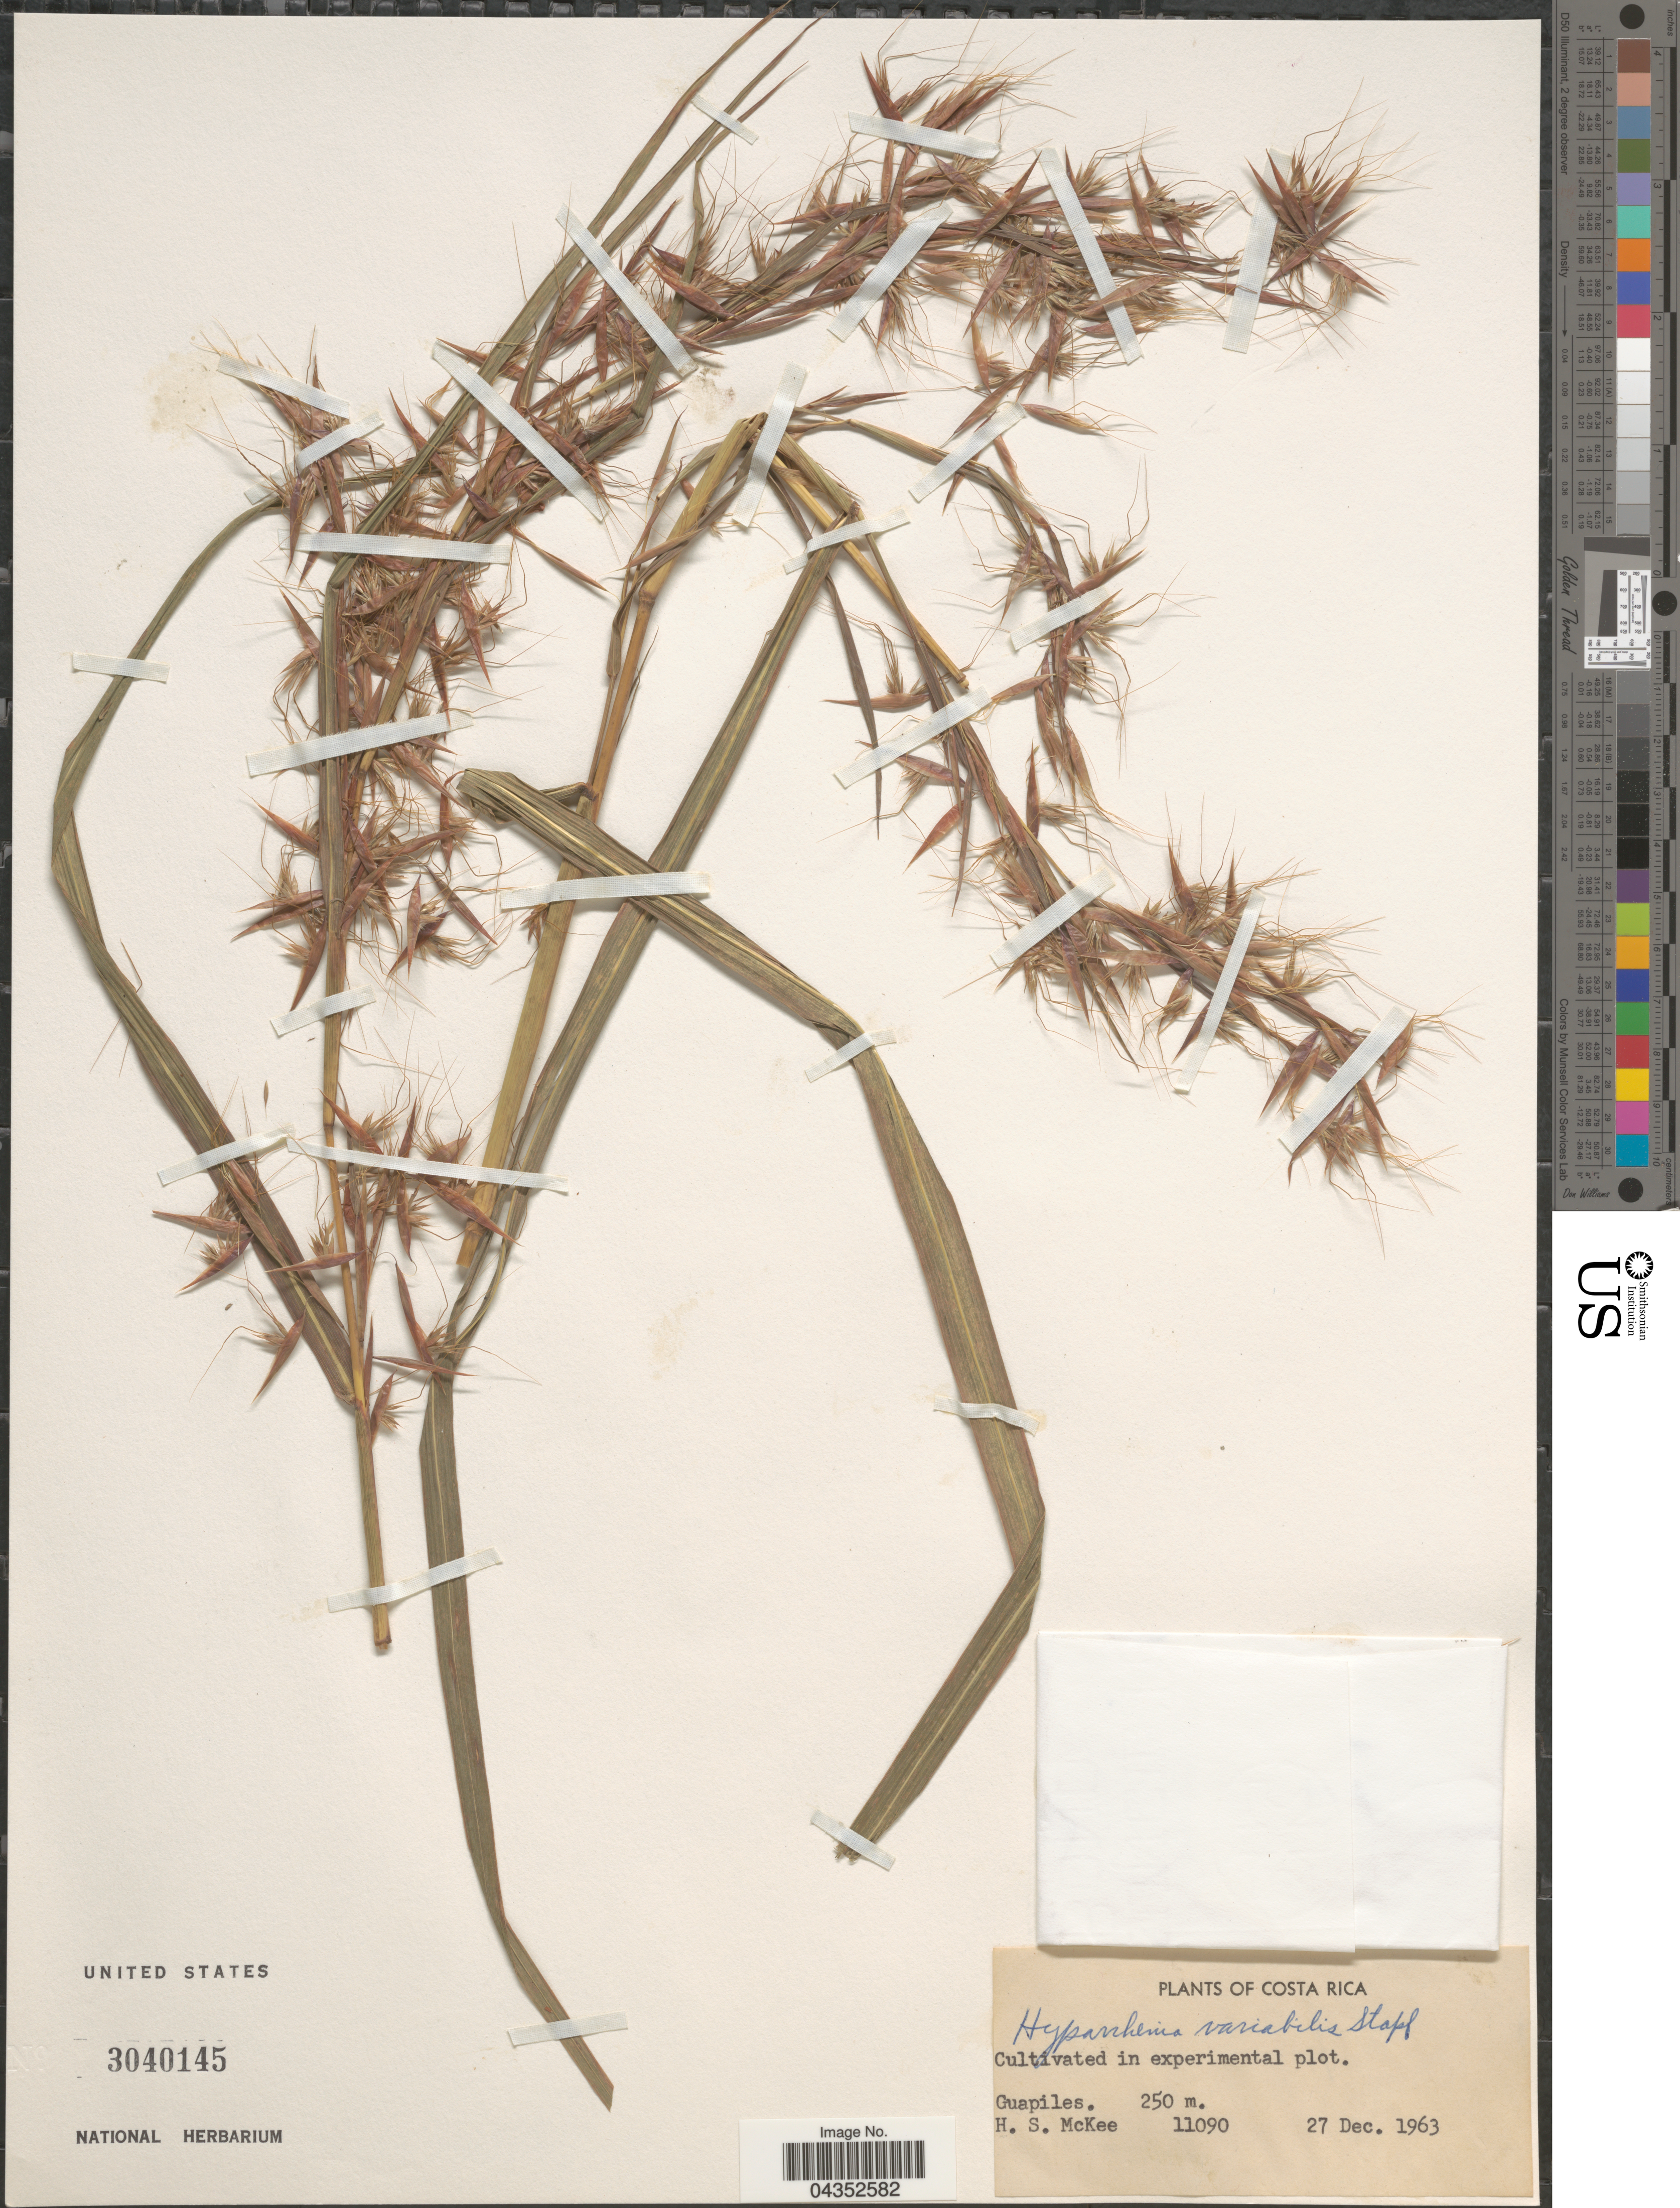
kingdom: Plantae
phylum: Tracheophyta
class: Liliopsida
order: Poales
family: Poaceae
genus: Hyparrhenia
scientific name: Hyparrhenia rufa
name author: (Nees) Stapf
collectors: H. S. McKee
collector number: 11090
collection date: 1963-12-27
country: Costa Rica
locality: Cultivated in experimental plot. Guapiles.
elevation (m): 250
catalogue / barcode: US 3040145